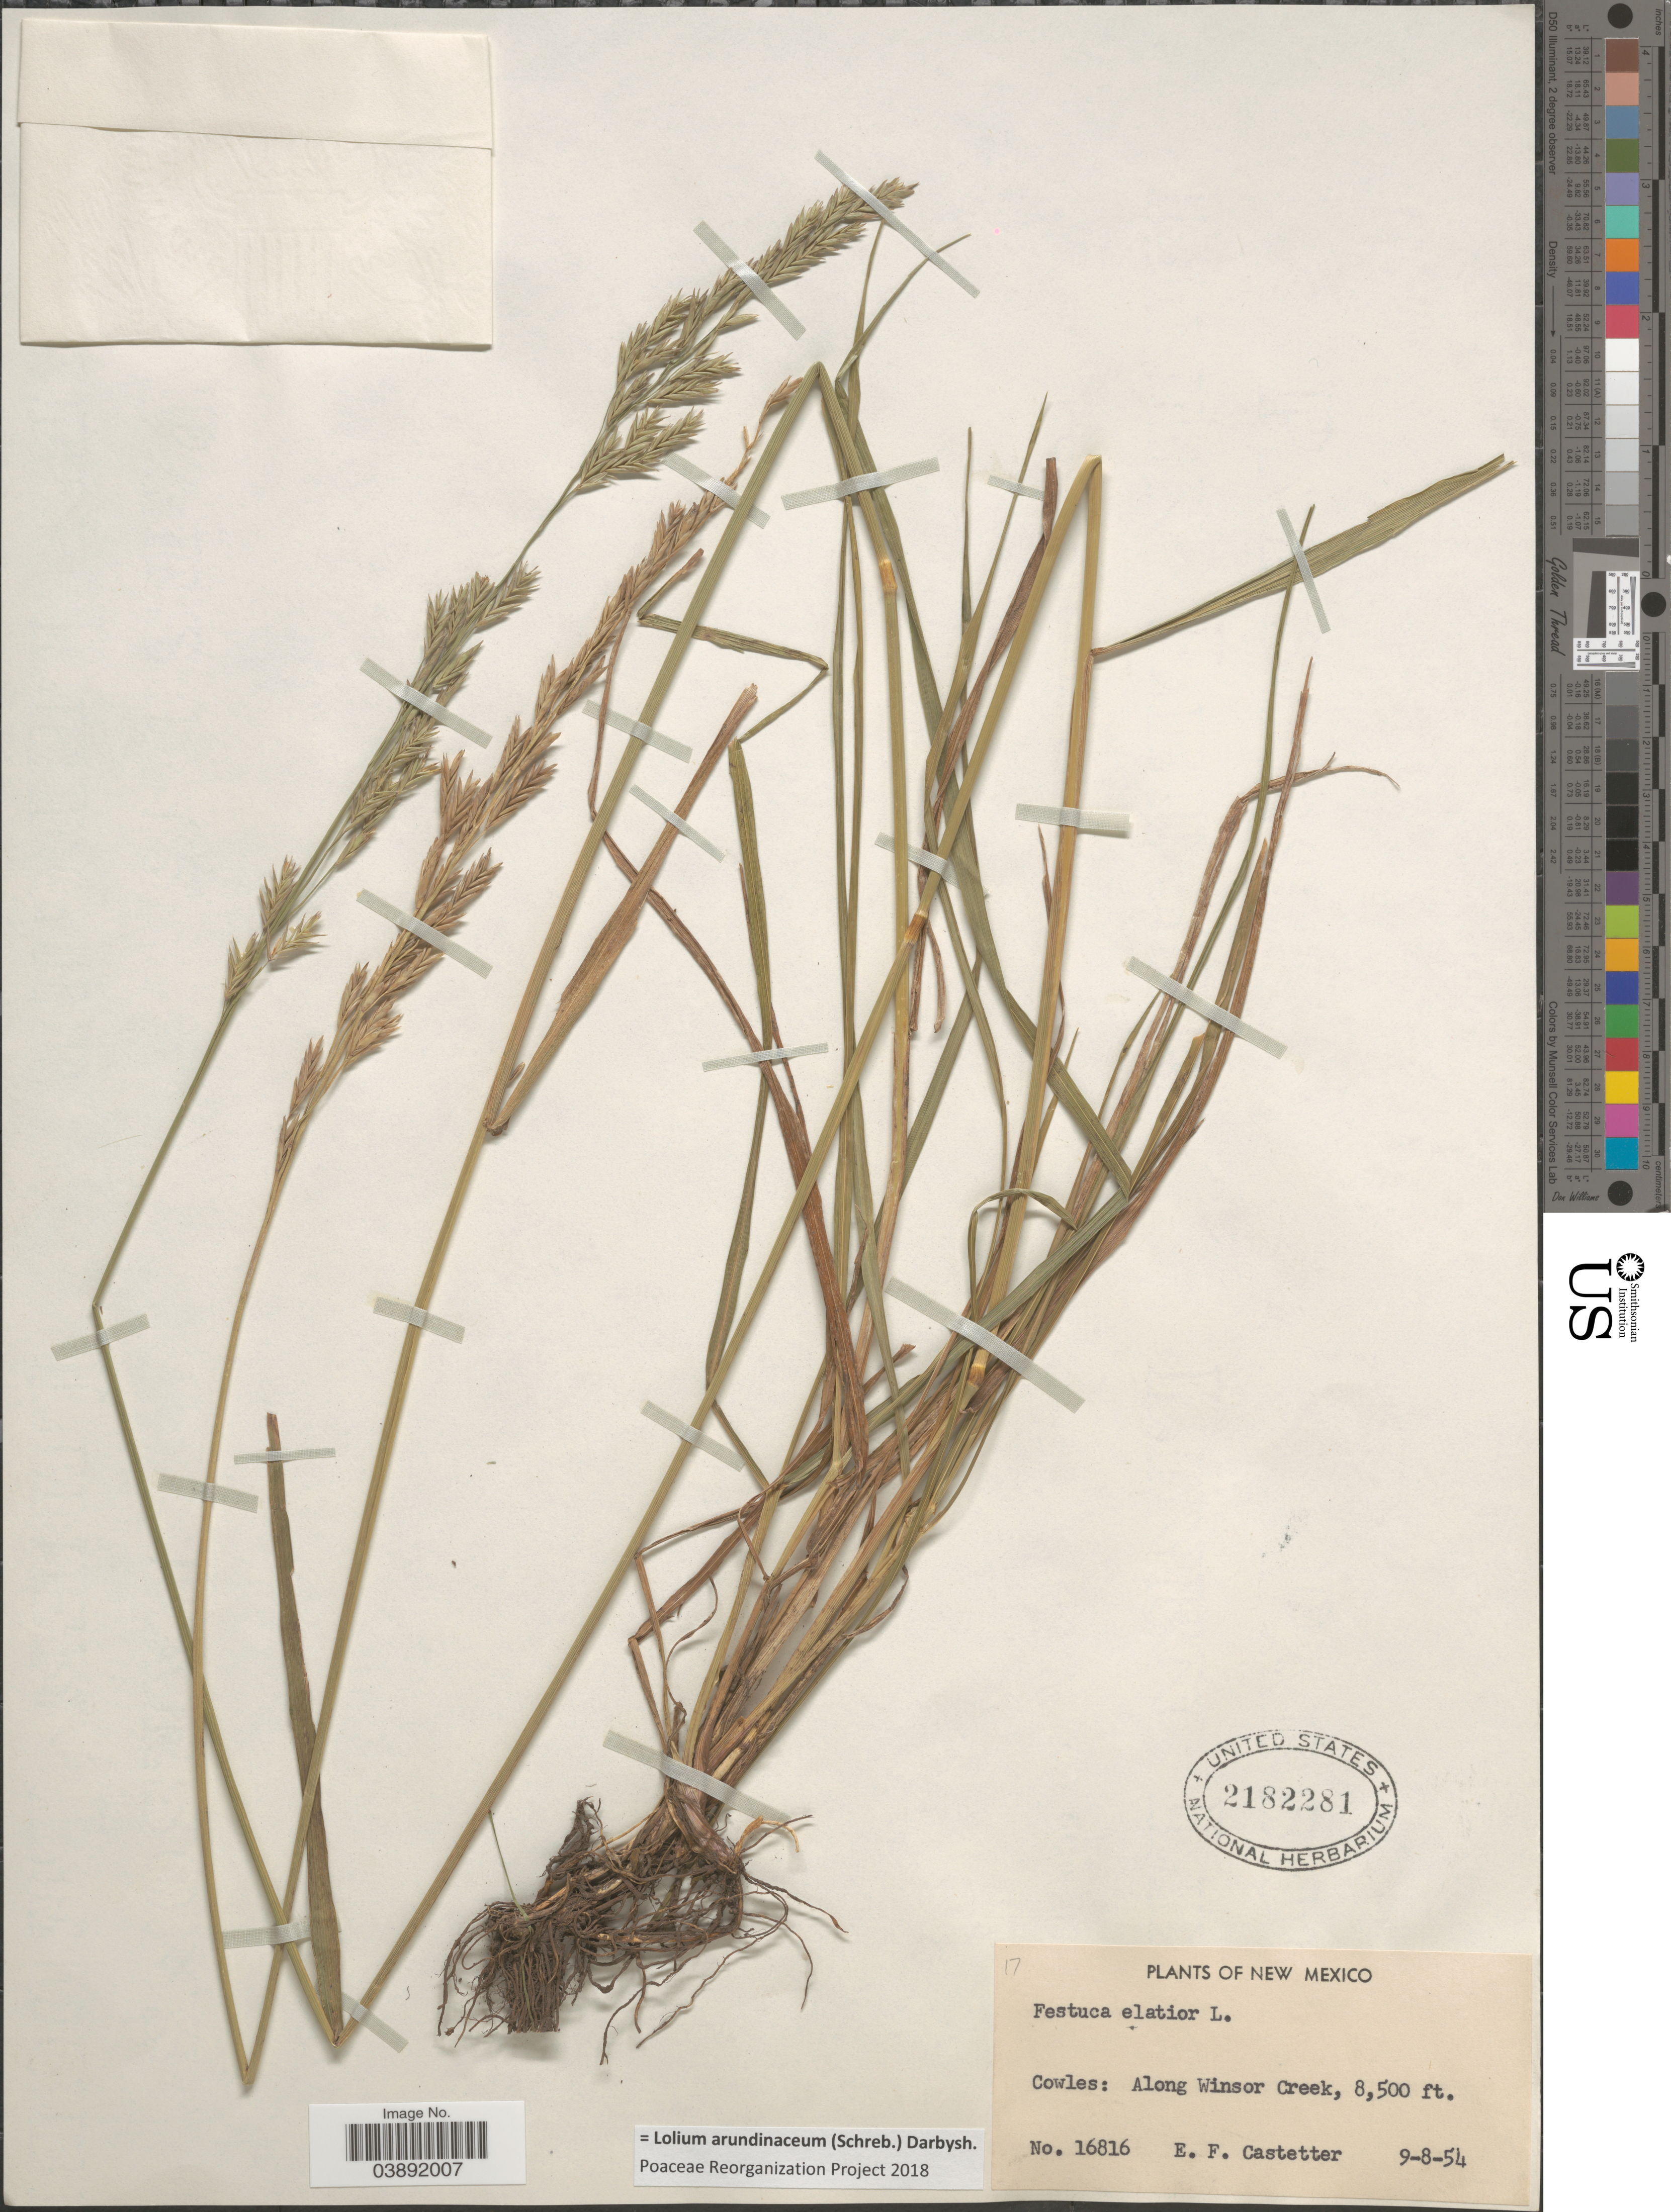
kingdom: Plantae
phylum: Tracheophyta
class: Liliopsida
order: Poales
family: Poaceae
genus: Lolium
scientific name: Lolium arundinaceum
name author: (Schreb.) Darbysh.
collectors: E. F. Castetter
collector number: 16816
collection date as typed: Transcribed d/m/y: 8/9/54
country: United States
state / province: New Mexico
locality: Cowles: Along Winsor Creek.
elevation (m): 2591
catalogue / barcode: US 2182281